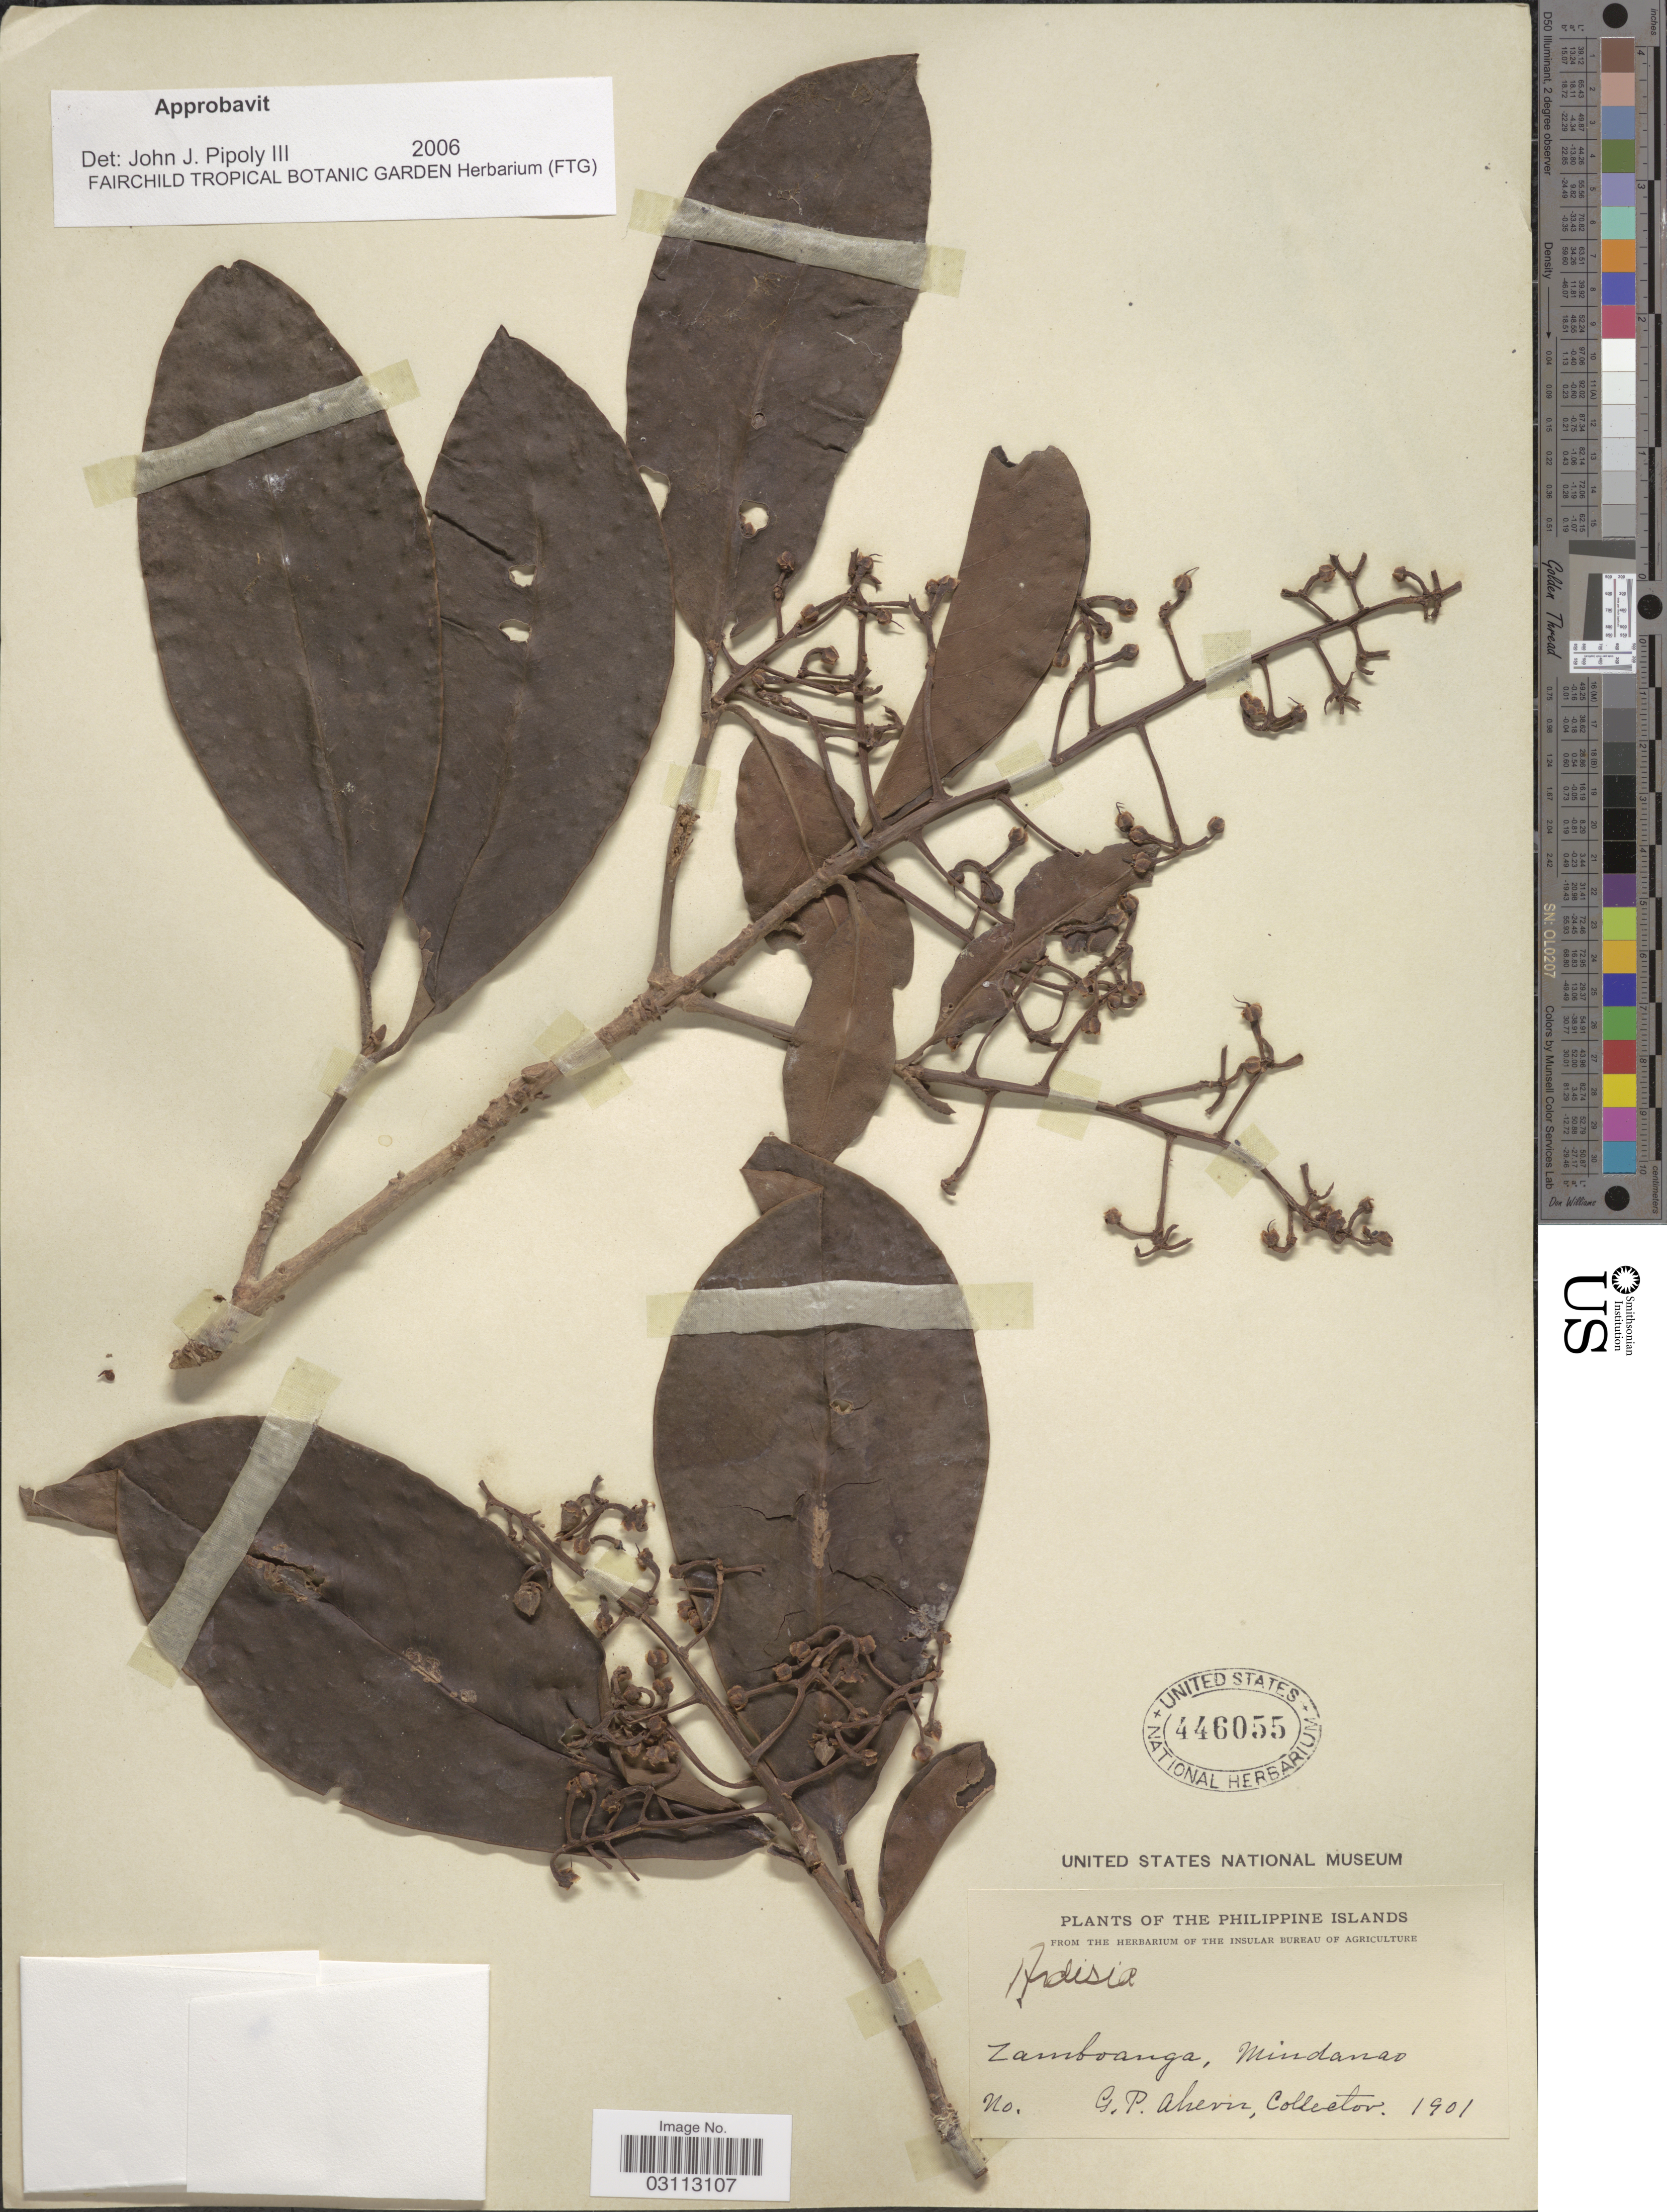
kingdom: Plantae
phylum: Tracheophyta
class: Magnoliopsida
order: Ericales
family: Primulaceae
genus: Ardisia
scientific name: Ardisia sp.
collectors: G. Ahern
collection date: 1901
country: Philippines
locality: Zamboanga, Mindanao.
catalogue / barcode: US 446055